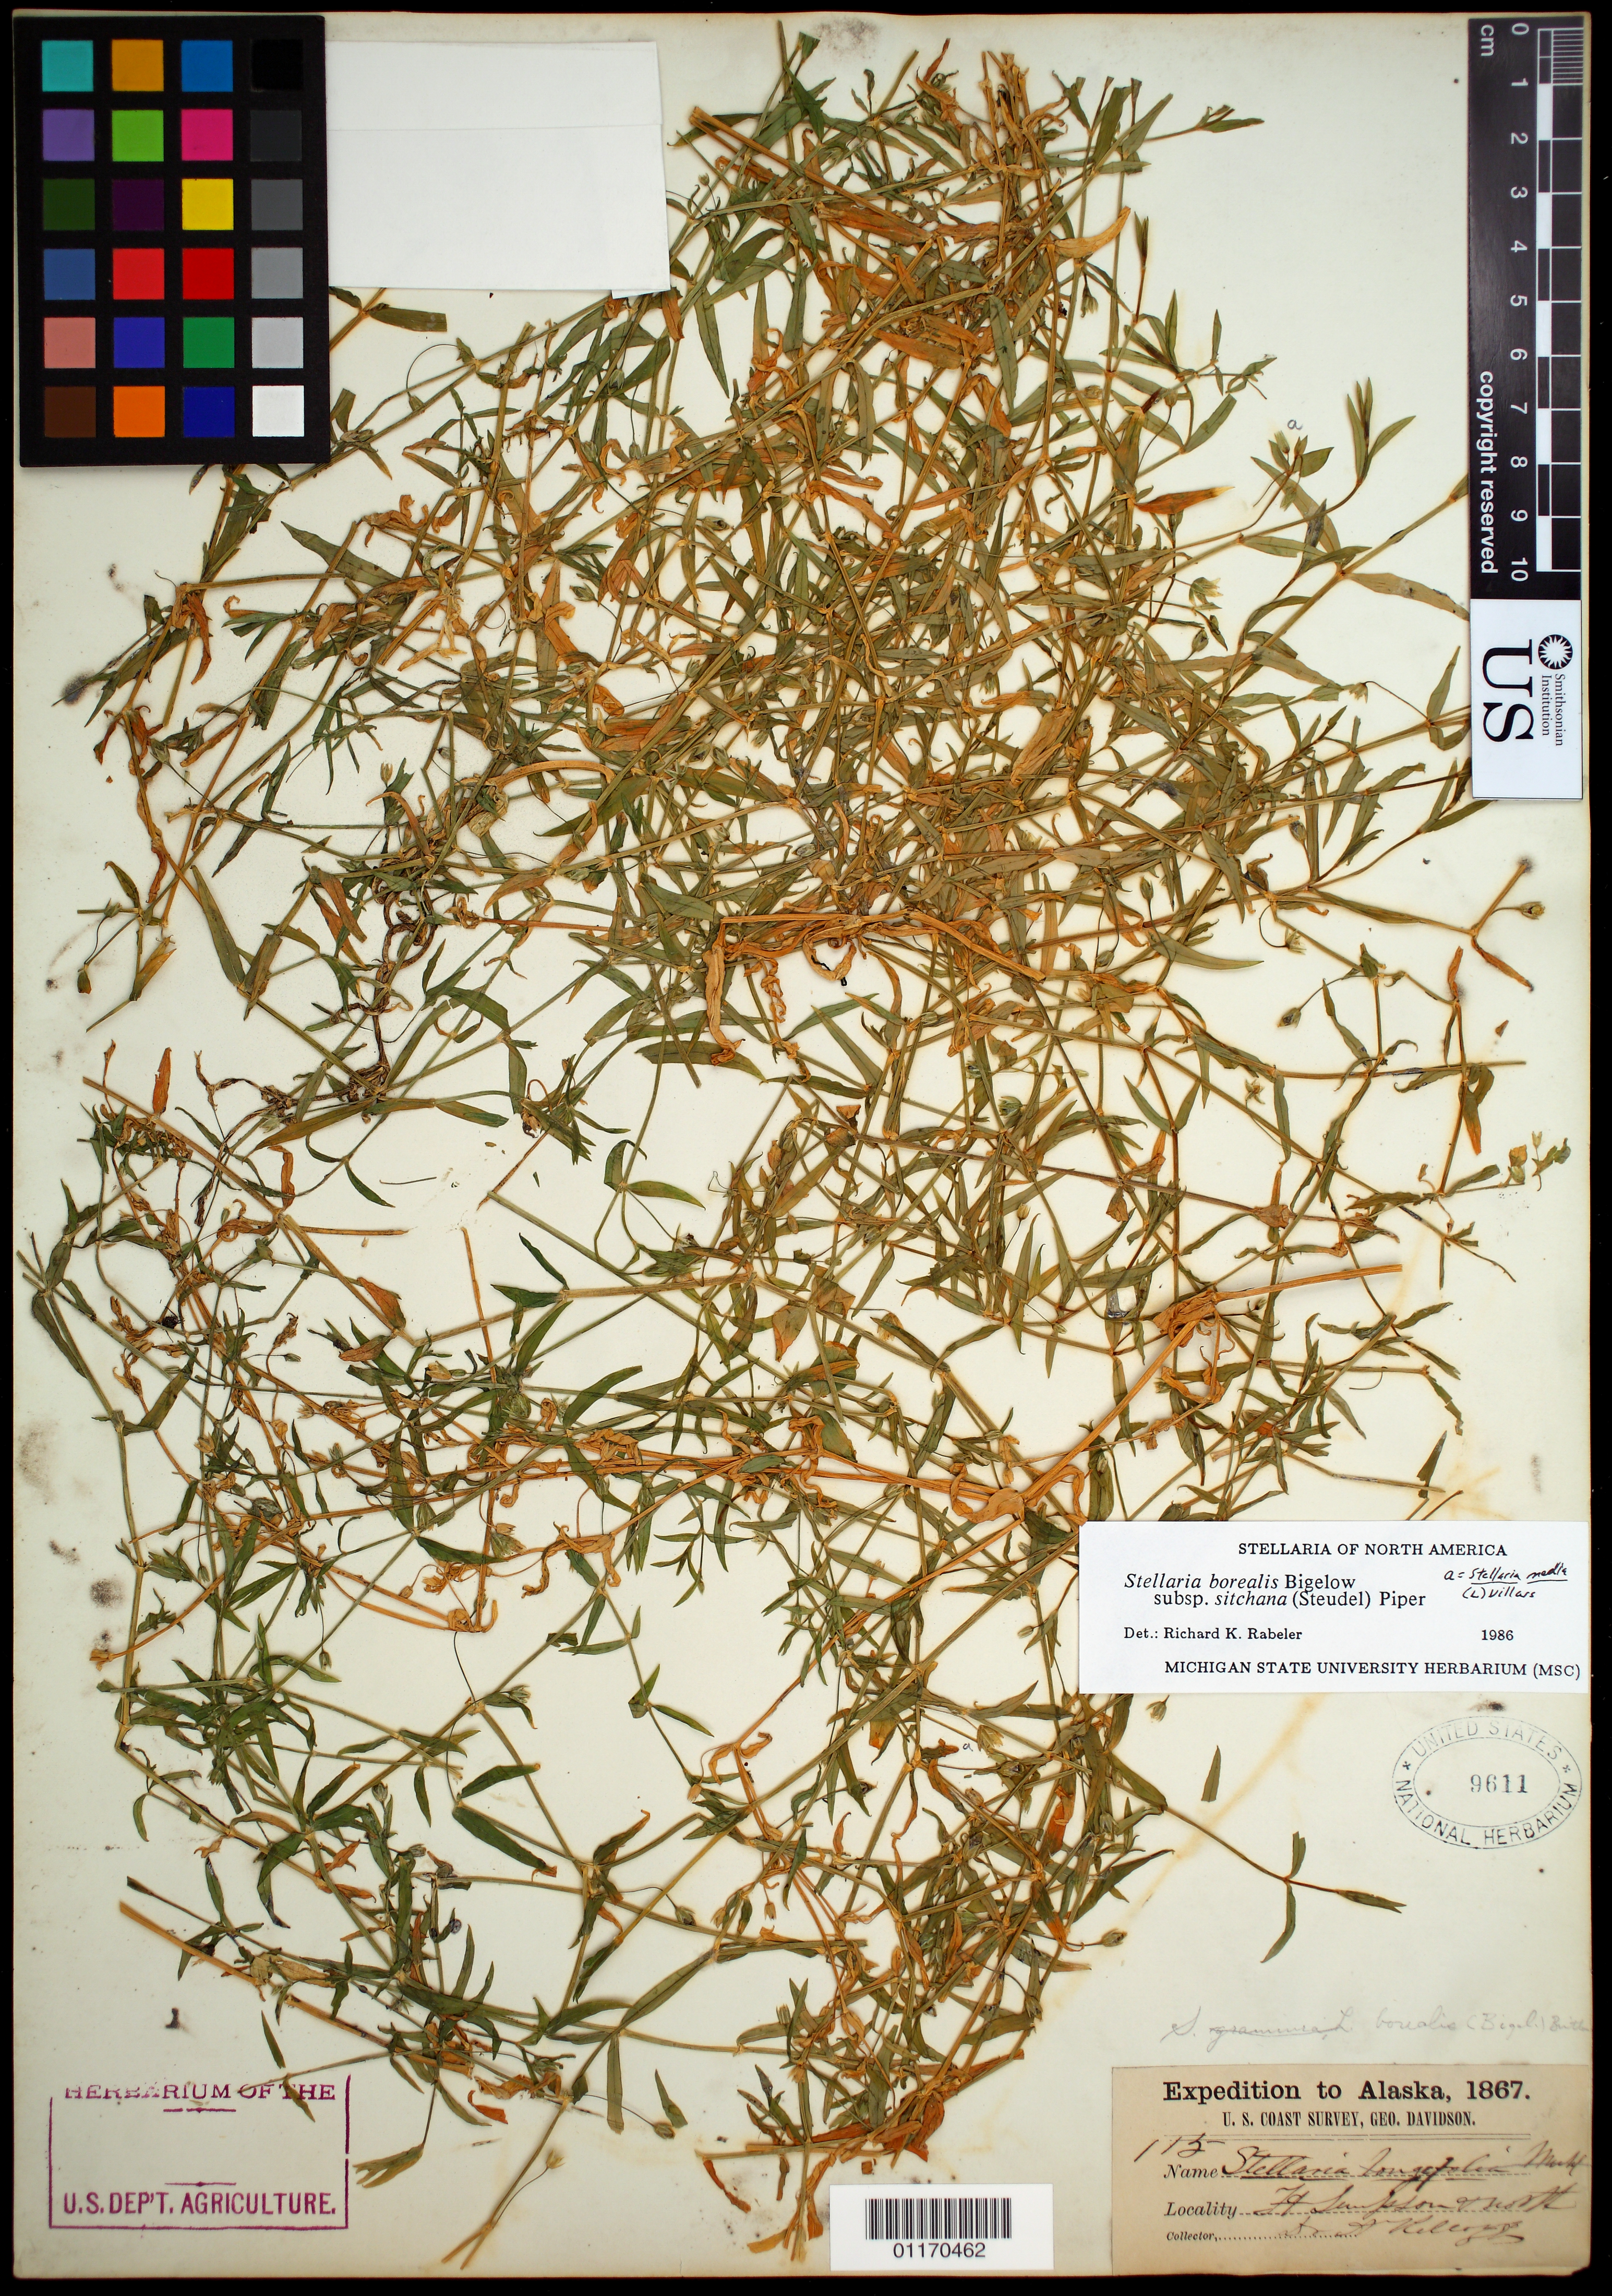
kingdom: Plantae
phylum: Tracheophyta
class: Magnoliopsida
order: Caryophyllales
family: Caryophyllaceae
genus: Stellaria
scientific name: Stellaria longifolia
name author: Muhl. ex Willd.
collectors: A. Kellogg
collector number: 115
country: United States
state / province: Alaska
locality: Ft. Simpson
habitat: simp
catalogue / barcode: US 9611